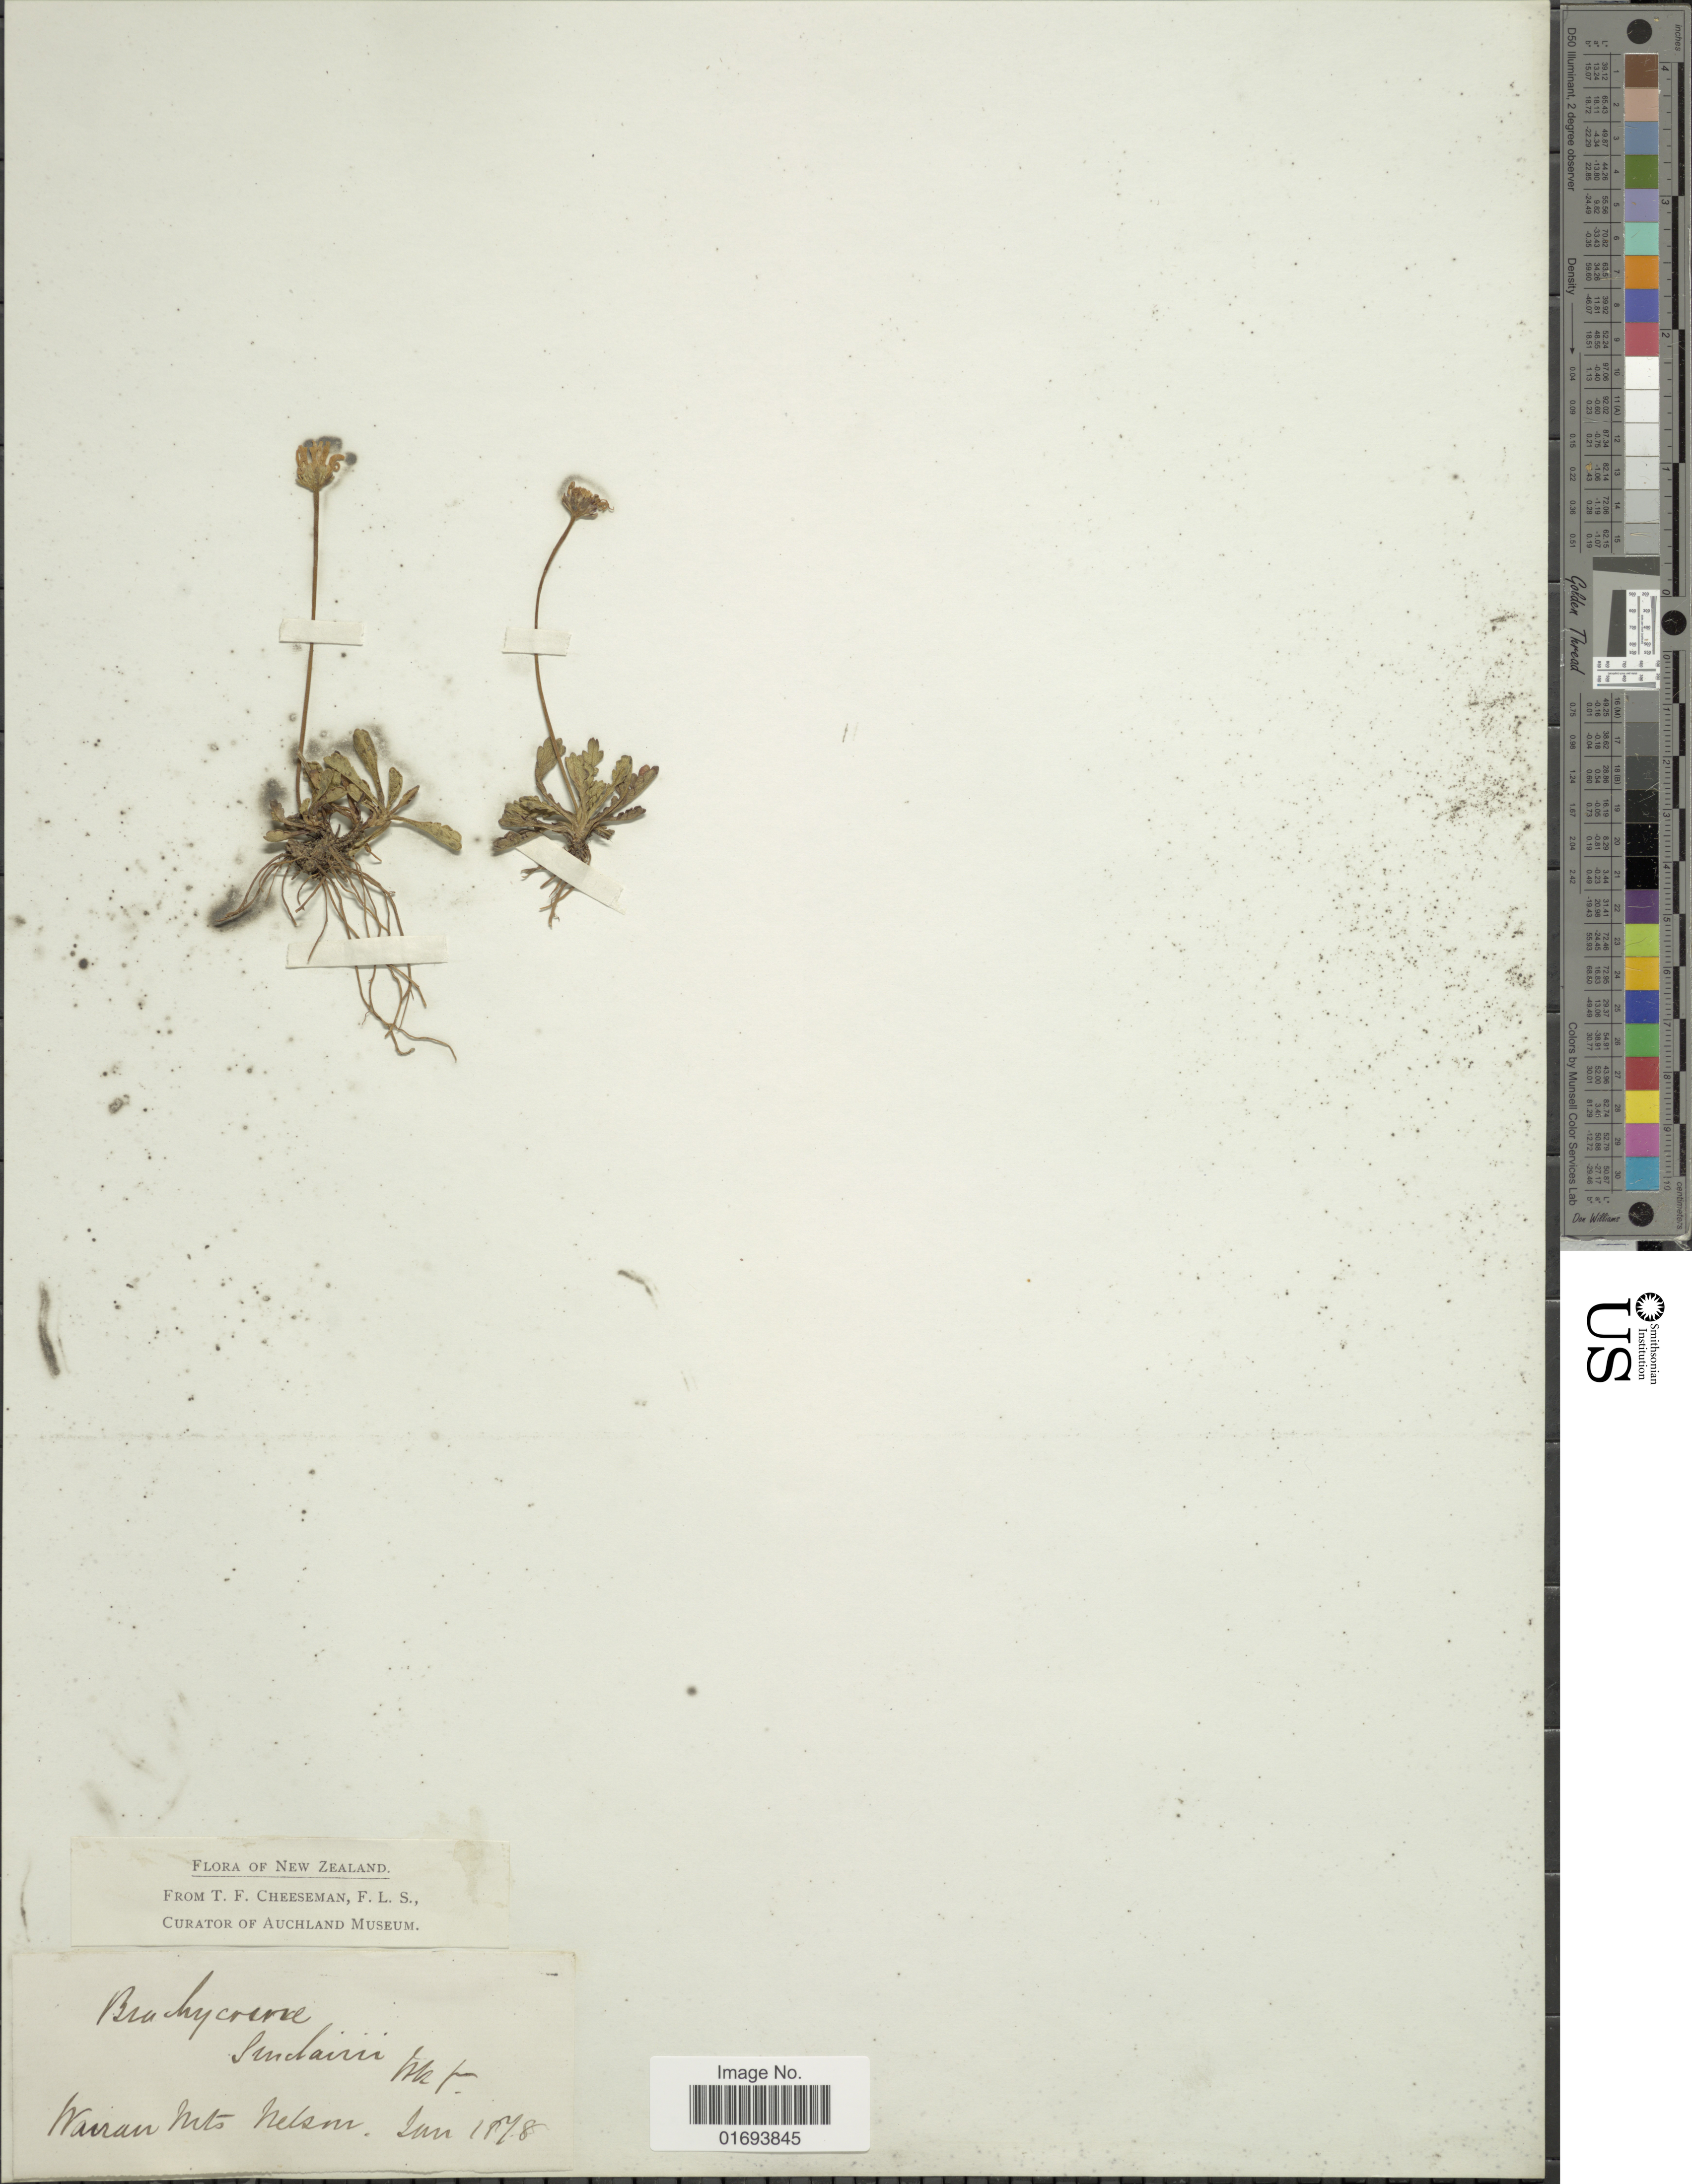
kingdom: Plantae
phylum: Tracheophyta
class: Magnoliopsida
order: Asterales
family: Asteraceae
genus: Brachyscome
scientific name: Brachyscome sincliarii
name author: Hook. f.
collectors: T. F. Cheeseman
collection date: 1978-06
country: New Zealand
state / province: Nelson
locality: Wairan Mts. Nelson. New Zealan